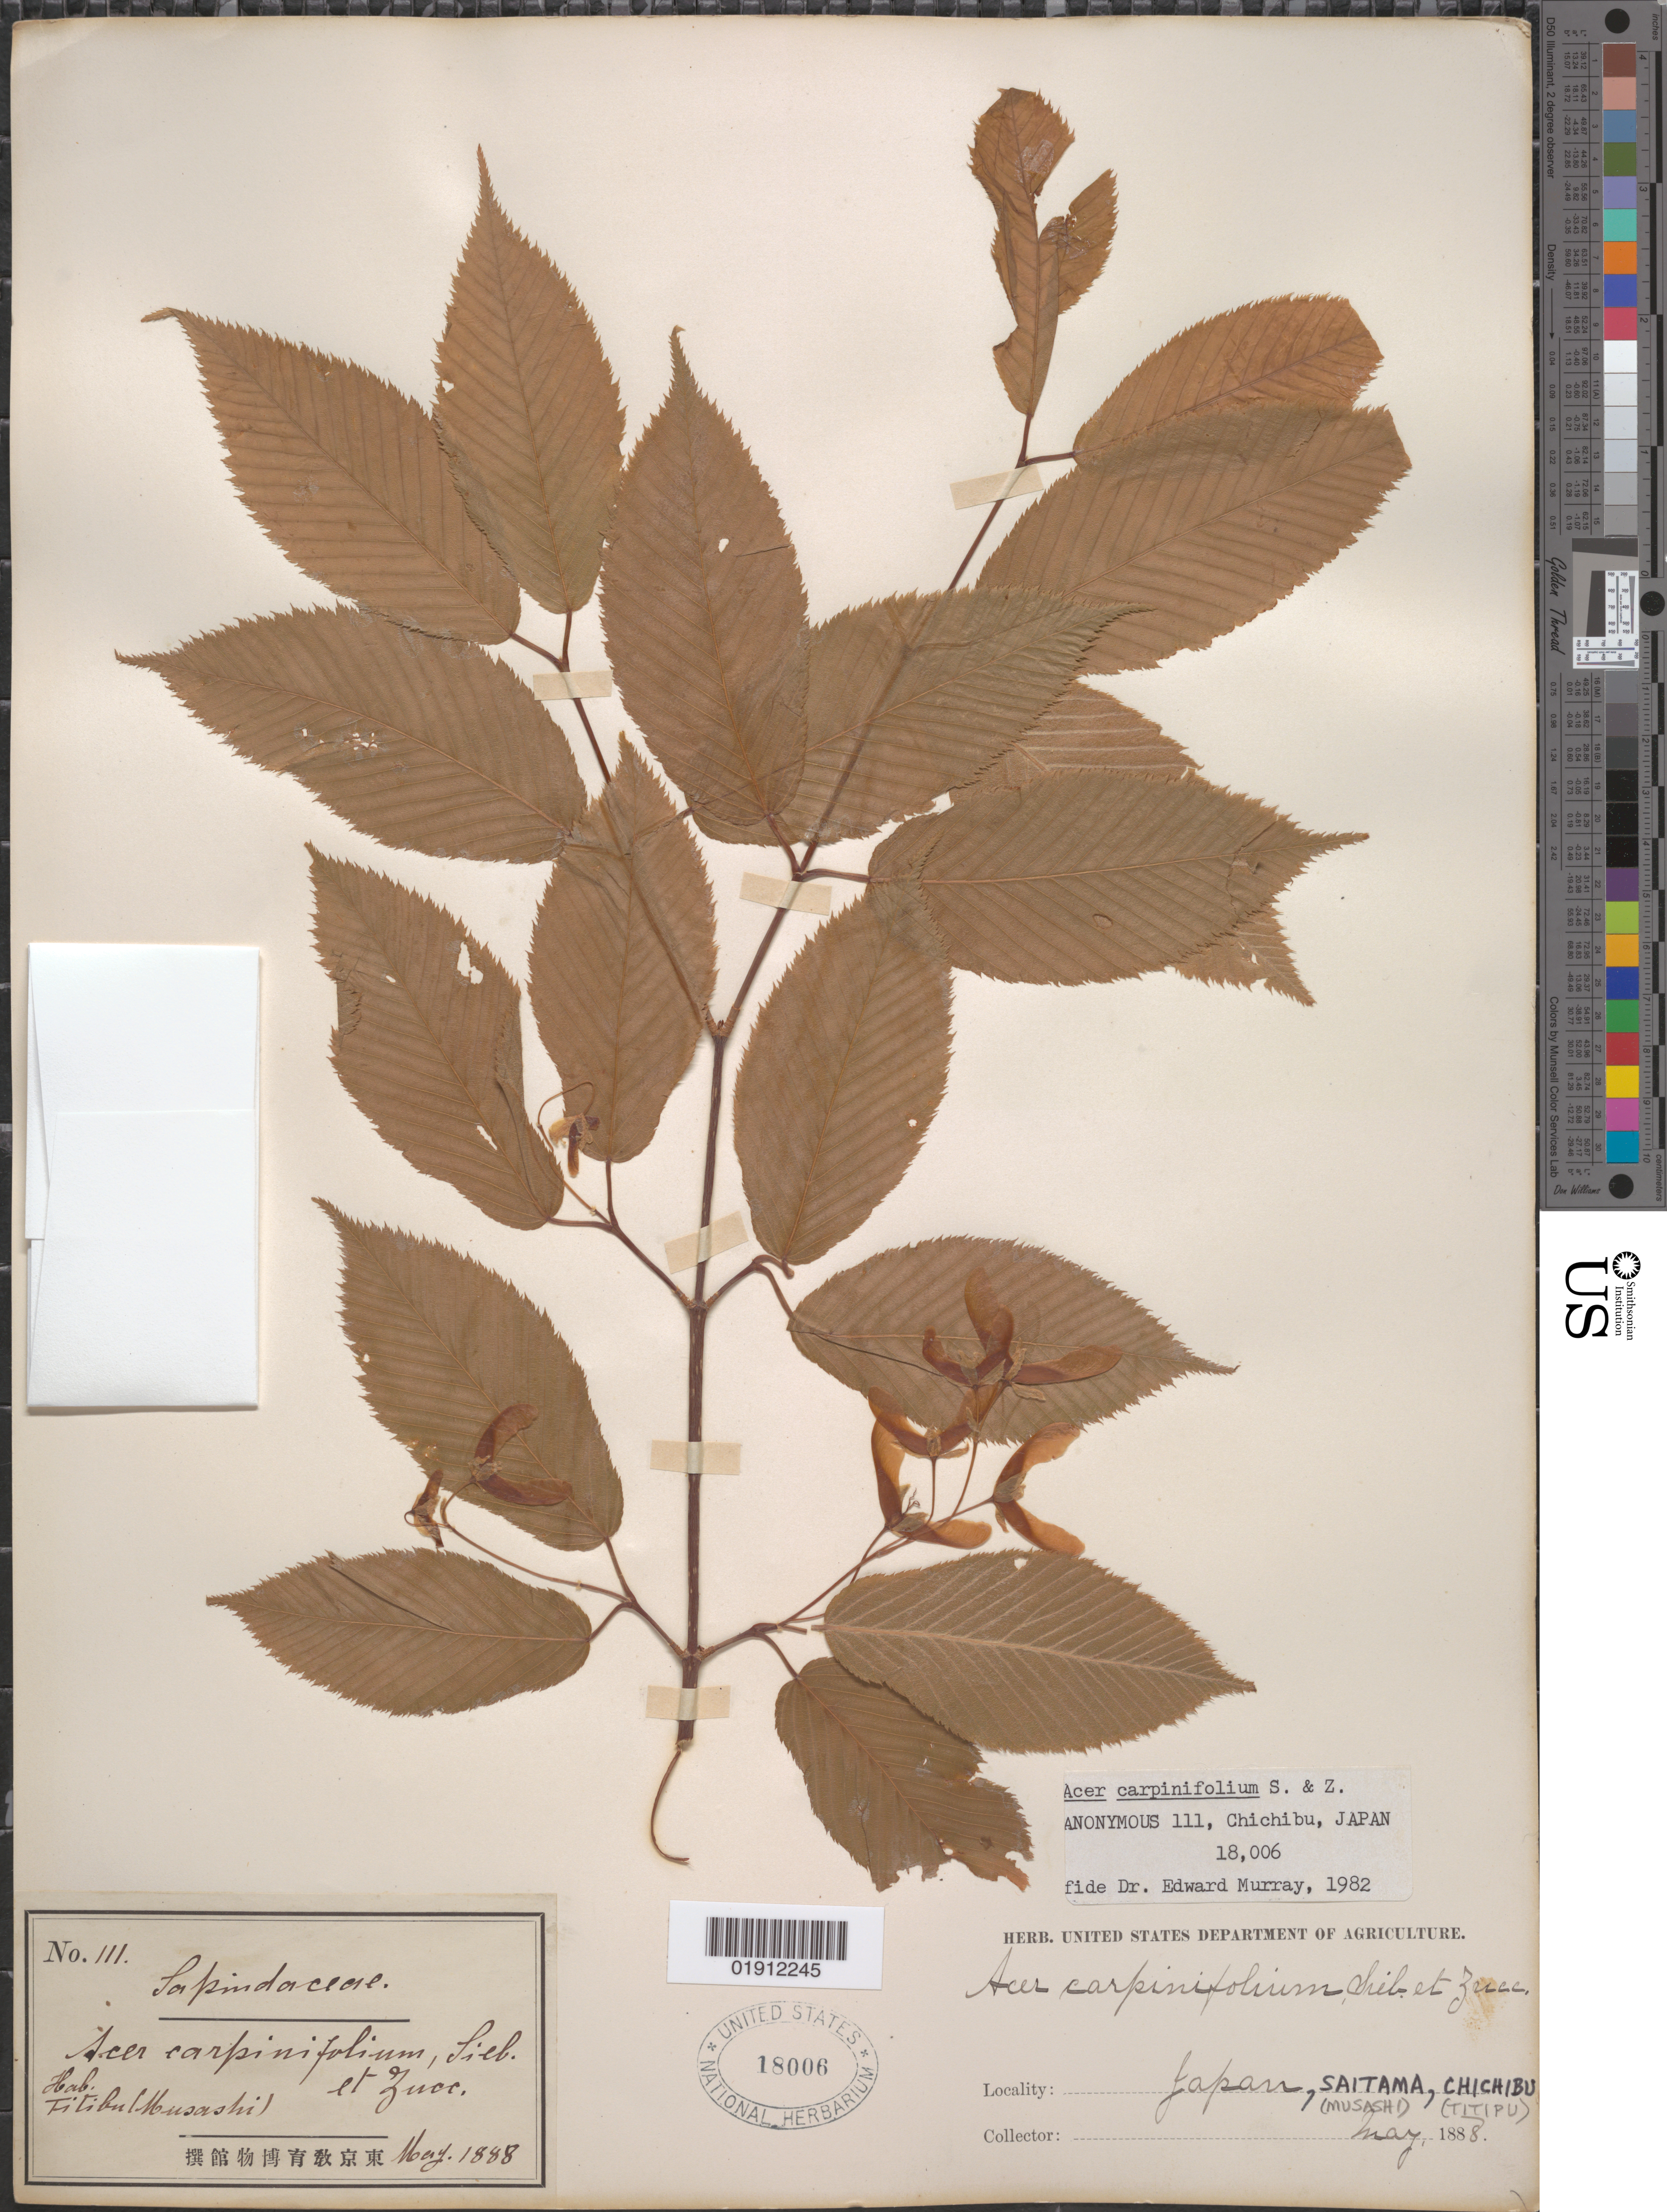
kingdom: Plantae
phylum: Tracheophyta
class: Magnoliopsida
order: Sapindales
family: Sapindaceae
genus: Acer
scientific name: Acer carpinifolium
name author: Siebold & Zucc.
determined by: Murray, Edward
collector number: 111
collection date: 1888-05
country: Japan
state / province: Saitama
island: Honshu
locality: Titibu [Chichibu], Musashi [Saitama]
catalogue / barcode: US 18006